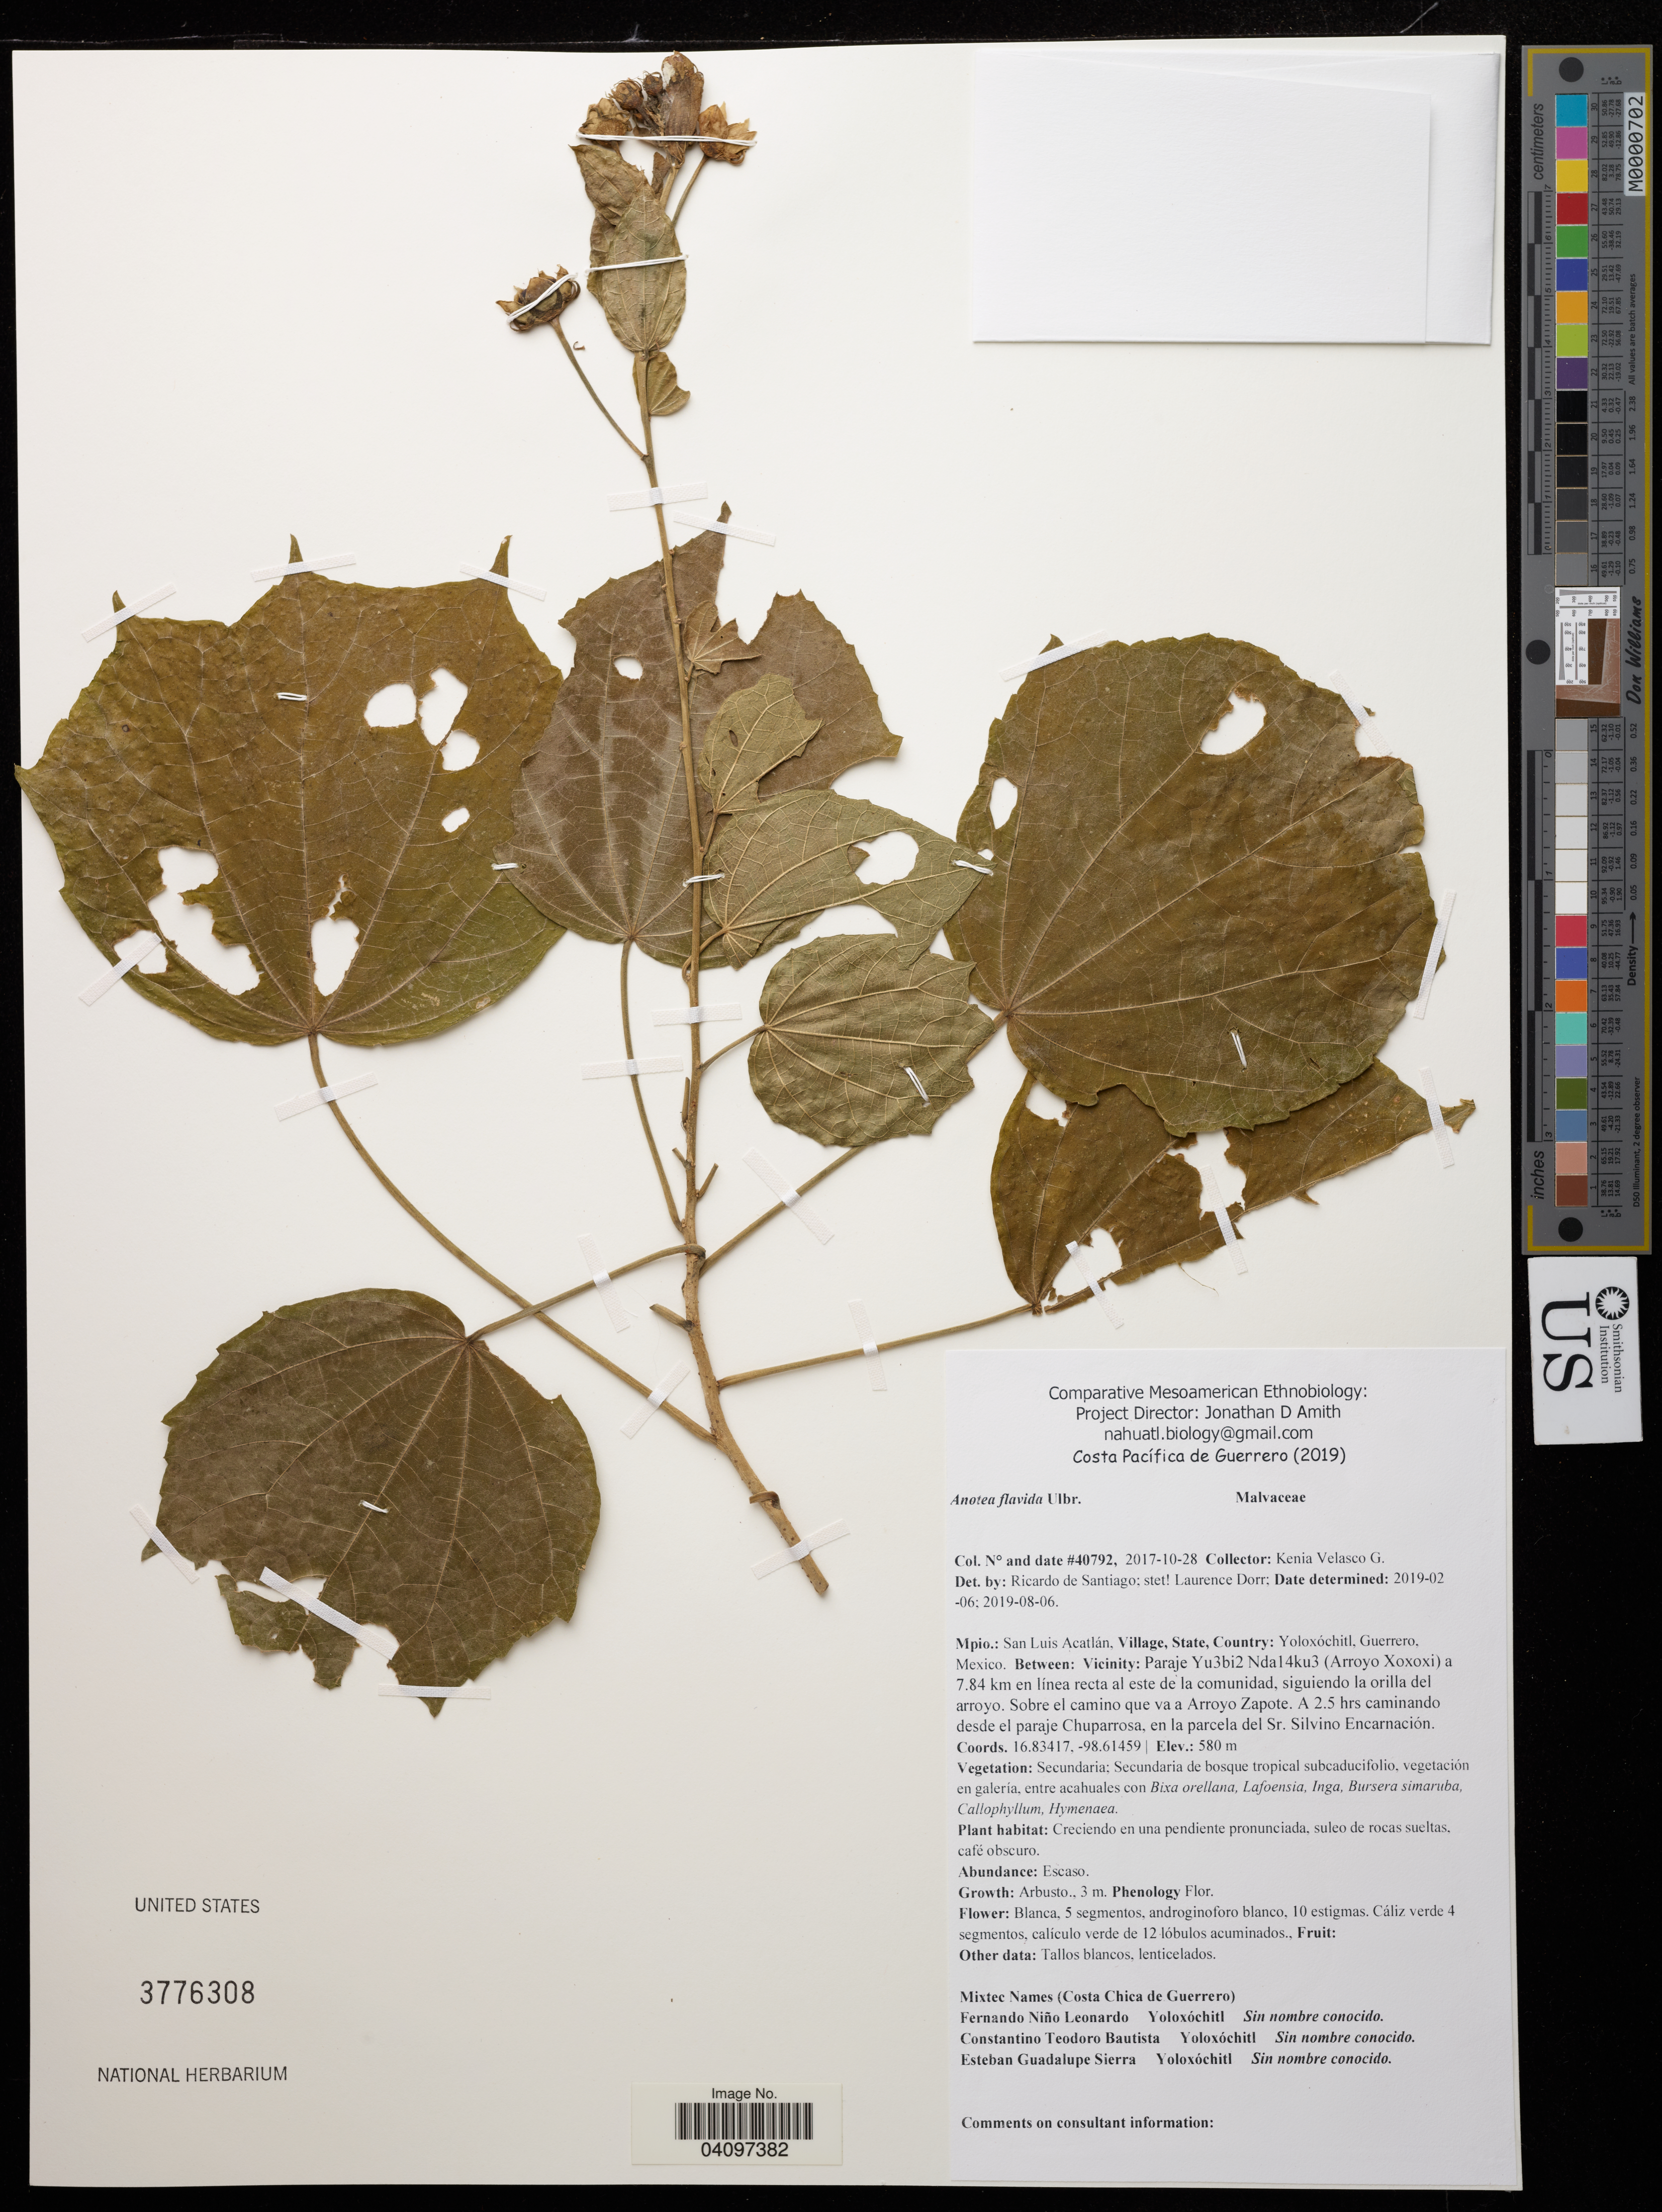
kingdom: Plantae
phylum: Tracheophyta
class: Magnoliopsida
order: Malvales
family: Malvaceae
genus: Anotea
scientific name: Anotea flavida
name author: (DC.) Ulbr.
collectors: K. Velasco G.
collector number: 40792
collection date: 2017-10-28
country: Mexico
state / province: Guerrero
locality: Mpio.: San Luis Acatlán, Village, State, Country: Yoloxóchitl, Guerrero, Mexico. Between: Vicinity: Paraje Yu3bi2 Nda14ku3 (Arroyo Xoxoxi) a 7.84 km en línea recta al este de la comunidad, siguiendo la orilla del arroyo. Sobre el camino que va a Arroyo Zapote. A 2.5 hrs caminando desde el paraje Chuparrosa, en la parcela del Sr. Silvino Encarnación.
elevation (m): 580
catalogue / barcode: US 3776308